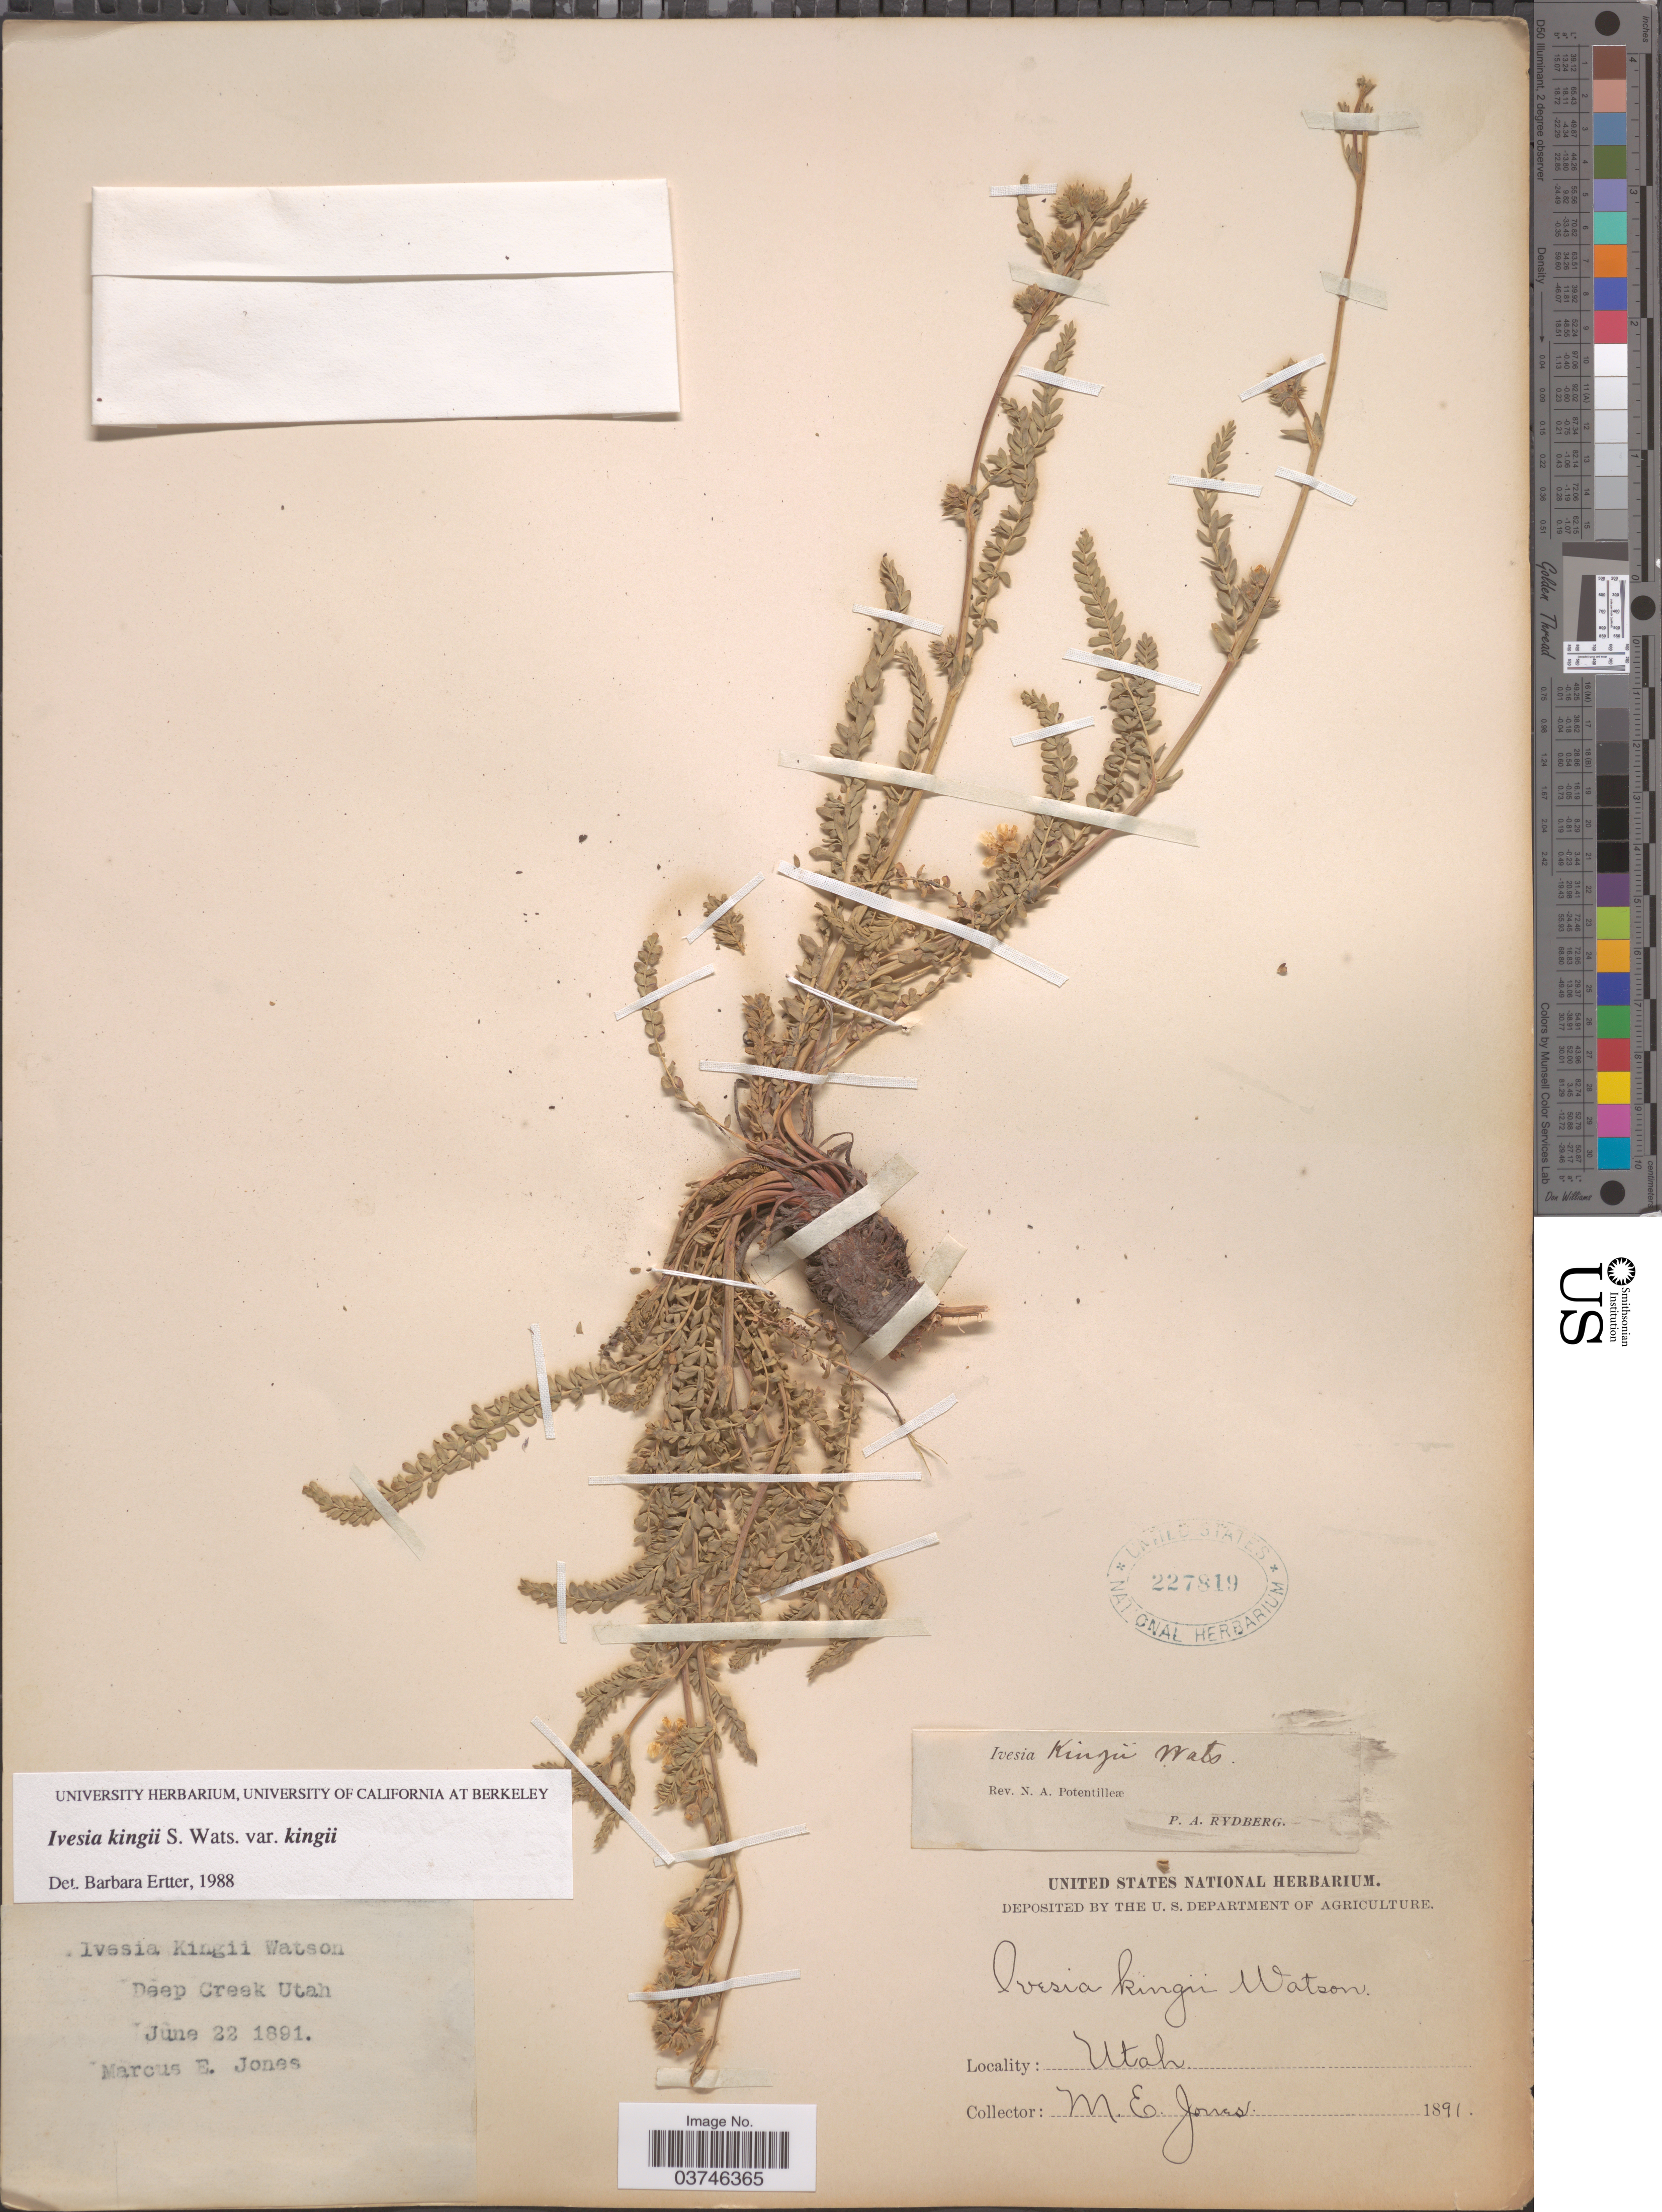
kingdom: Plantae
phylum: Tracheophyta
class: Magnoliopsida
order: Rosales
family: Rosaceae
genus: Potentilla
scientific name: Potentilla kingii var. kingii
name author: (S. Watson) Greene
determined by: Strong, Mark T., (BOT), Smithsonian Institution - National Museum of Natural History (UNITED STATES)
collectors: M. E. Jones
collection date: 1891-06-22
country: United States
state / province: Utah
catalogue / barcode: US 227819